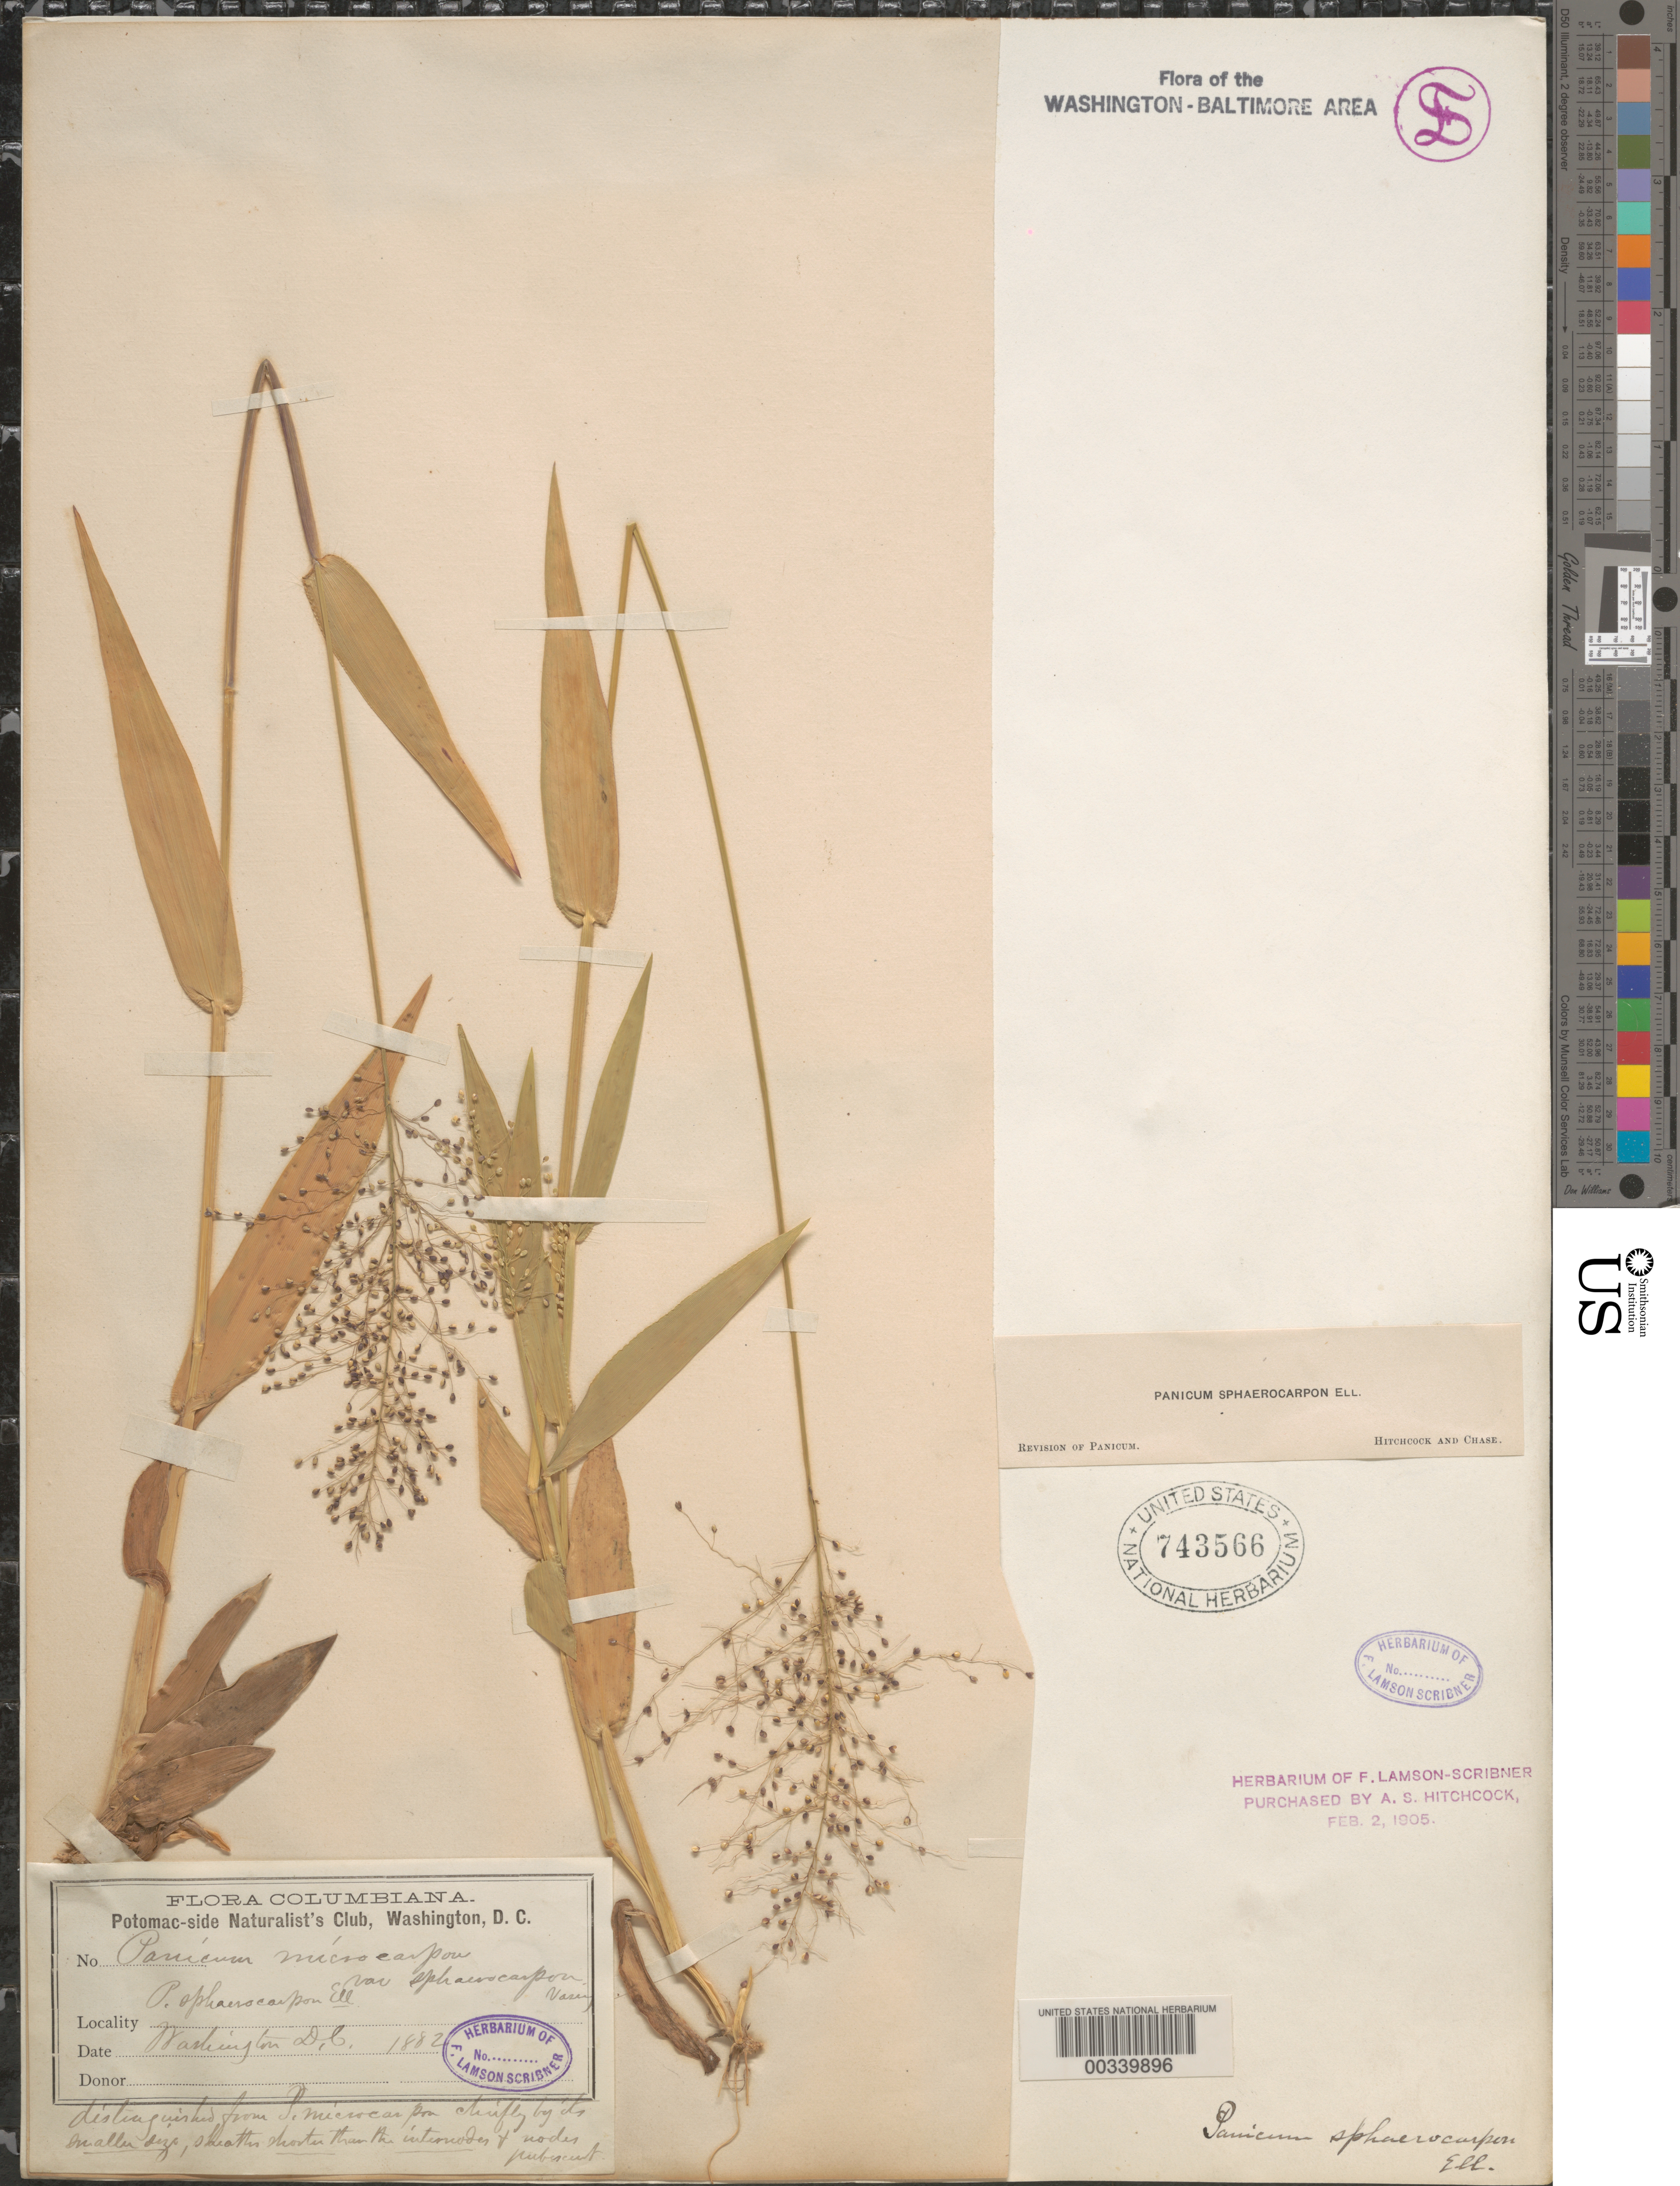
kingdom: Plantae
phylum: Tracheophyta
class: Liliopsida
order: Poales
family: Poaceae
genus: Dichanthelium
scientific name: Dichanthelium sphaerocarpon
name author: (Elliott) Gould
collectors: W. Scribner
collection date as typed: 1882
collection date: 1882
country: United States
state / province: District of Columbia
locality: Washington, DC and vicinity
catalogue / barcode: US 743566